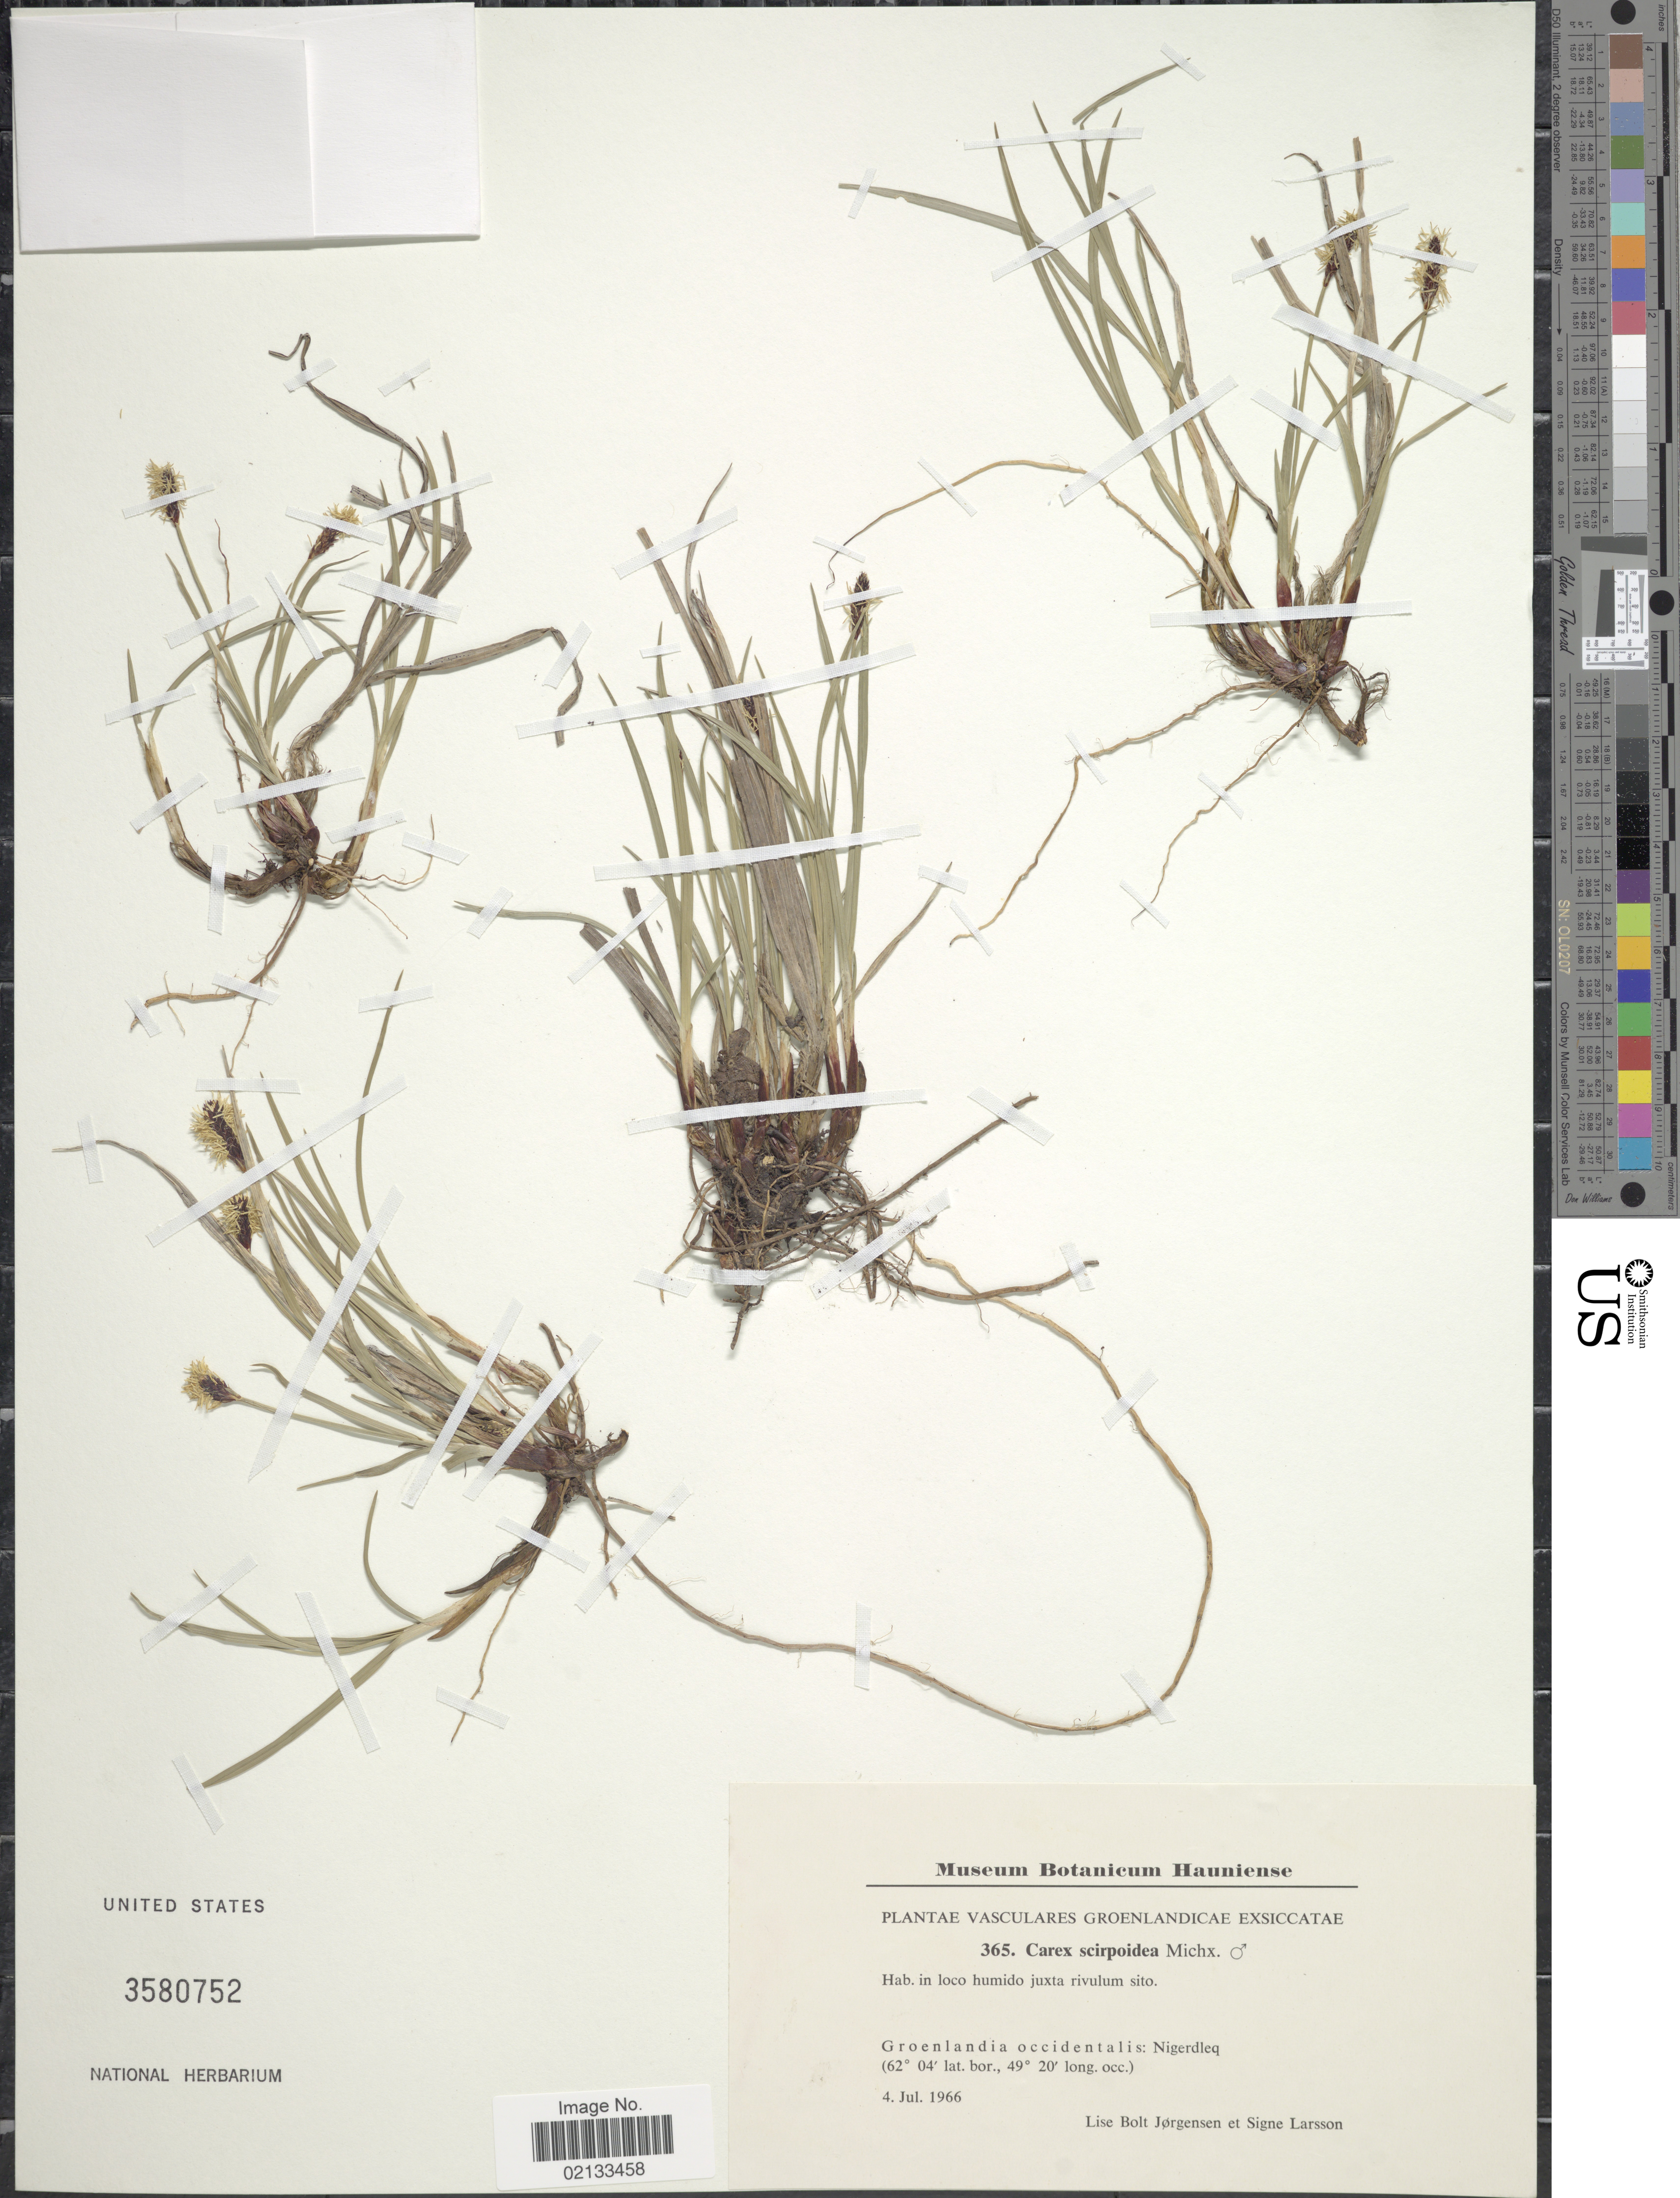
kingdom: Plantae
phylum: Tracheophyta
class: Liliopsida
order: Poales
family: Cyperaceae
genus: Carex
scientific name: Carex scirpoidea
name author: Michx.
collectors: L. B. Jørgensen & S. Larsson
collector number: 365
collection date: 1966-07-04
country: Greenland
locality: In loco humido juxta rivulum sito, Groenlandia occidentalis: Nigerdleq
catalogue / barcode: US 3580752